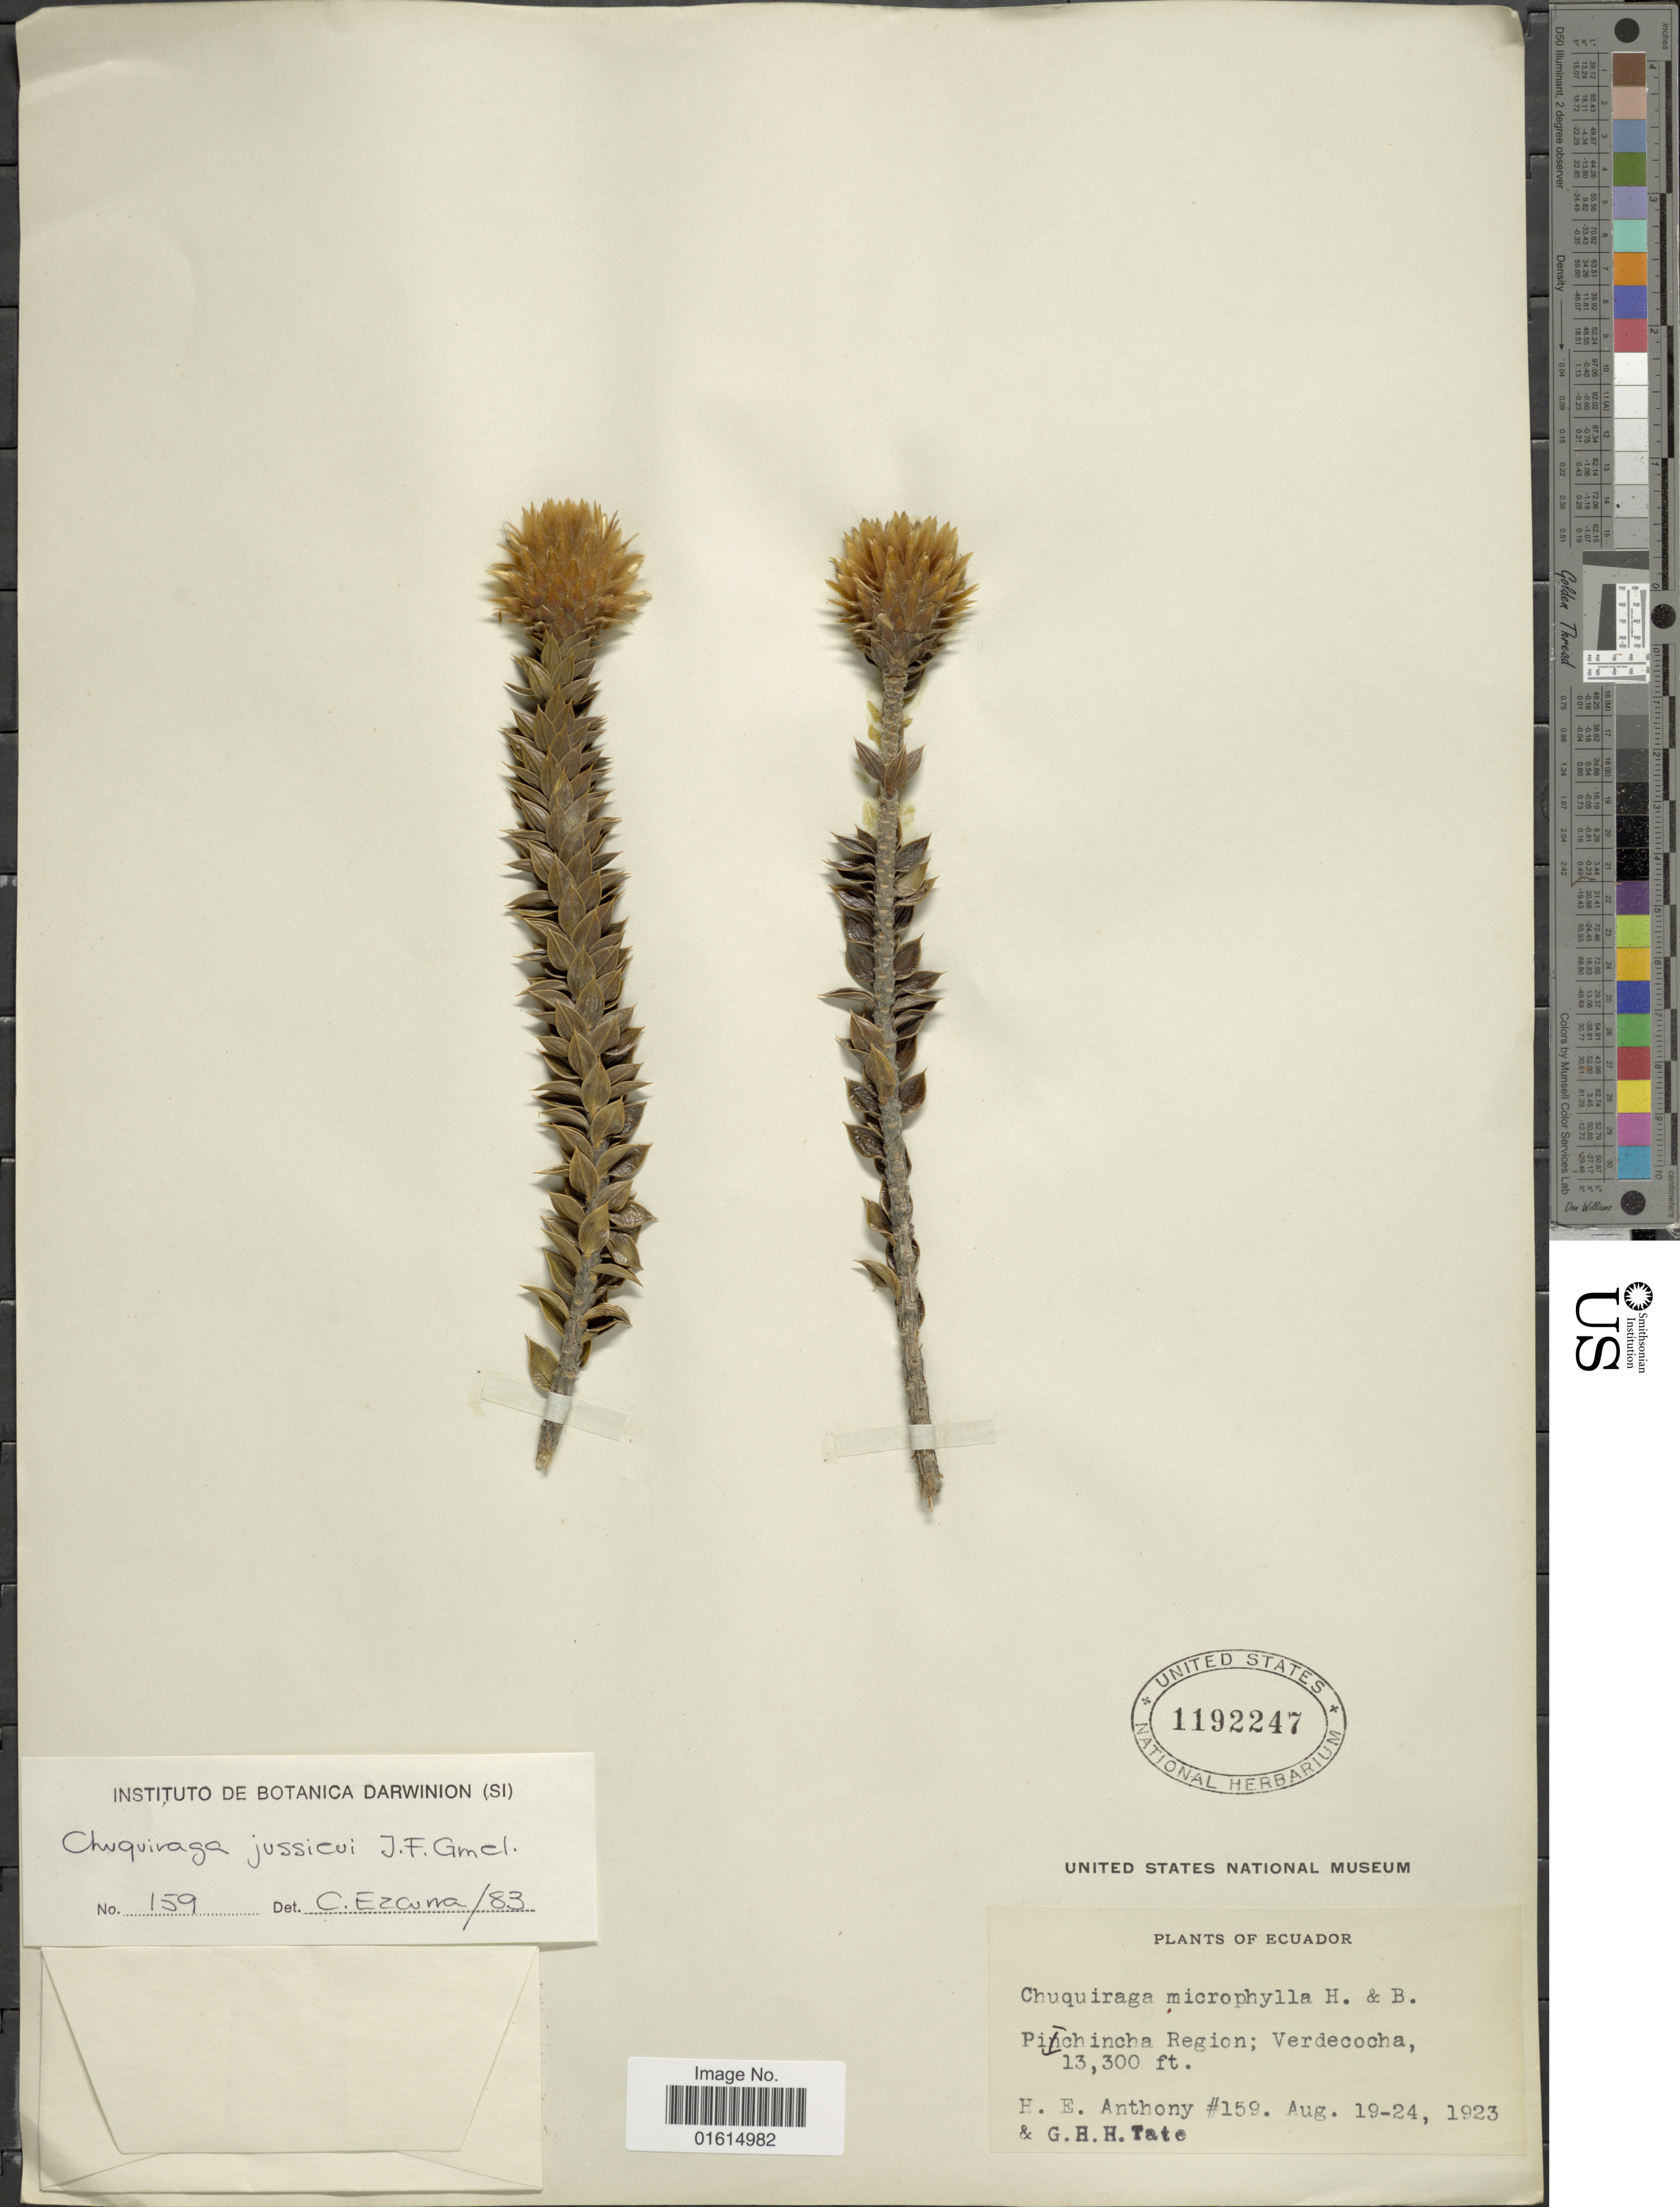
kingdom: Plantae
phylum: Tracheophyta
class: Magnoliopsida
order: Asterales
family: Asteraceae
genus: Chuquiraga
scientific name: Chuquiraga jussieui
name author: J.F. Gmel.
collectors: H. E. Anthony & G. H. H.Tate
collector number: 159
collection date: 1923-08-19/1923-08-24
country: Ecuador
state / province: Pichincha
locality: Pichincha Region, Verdecocha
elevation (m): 4054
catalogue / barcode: US 1192247